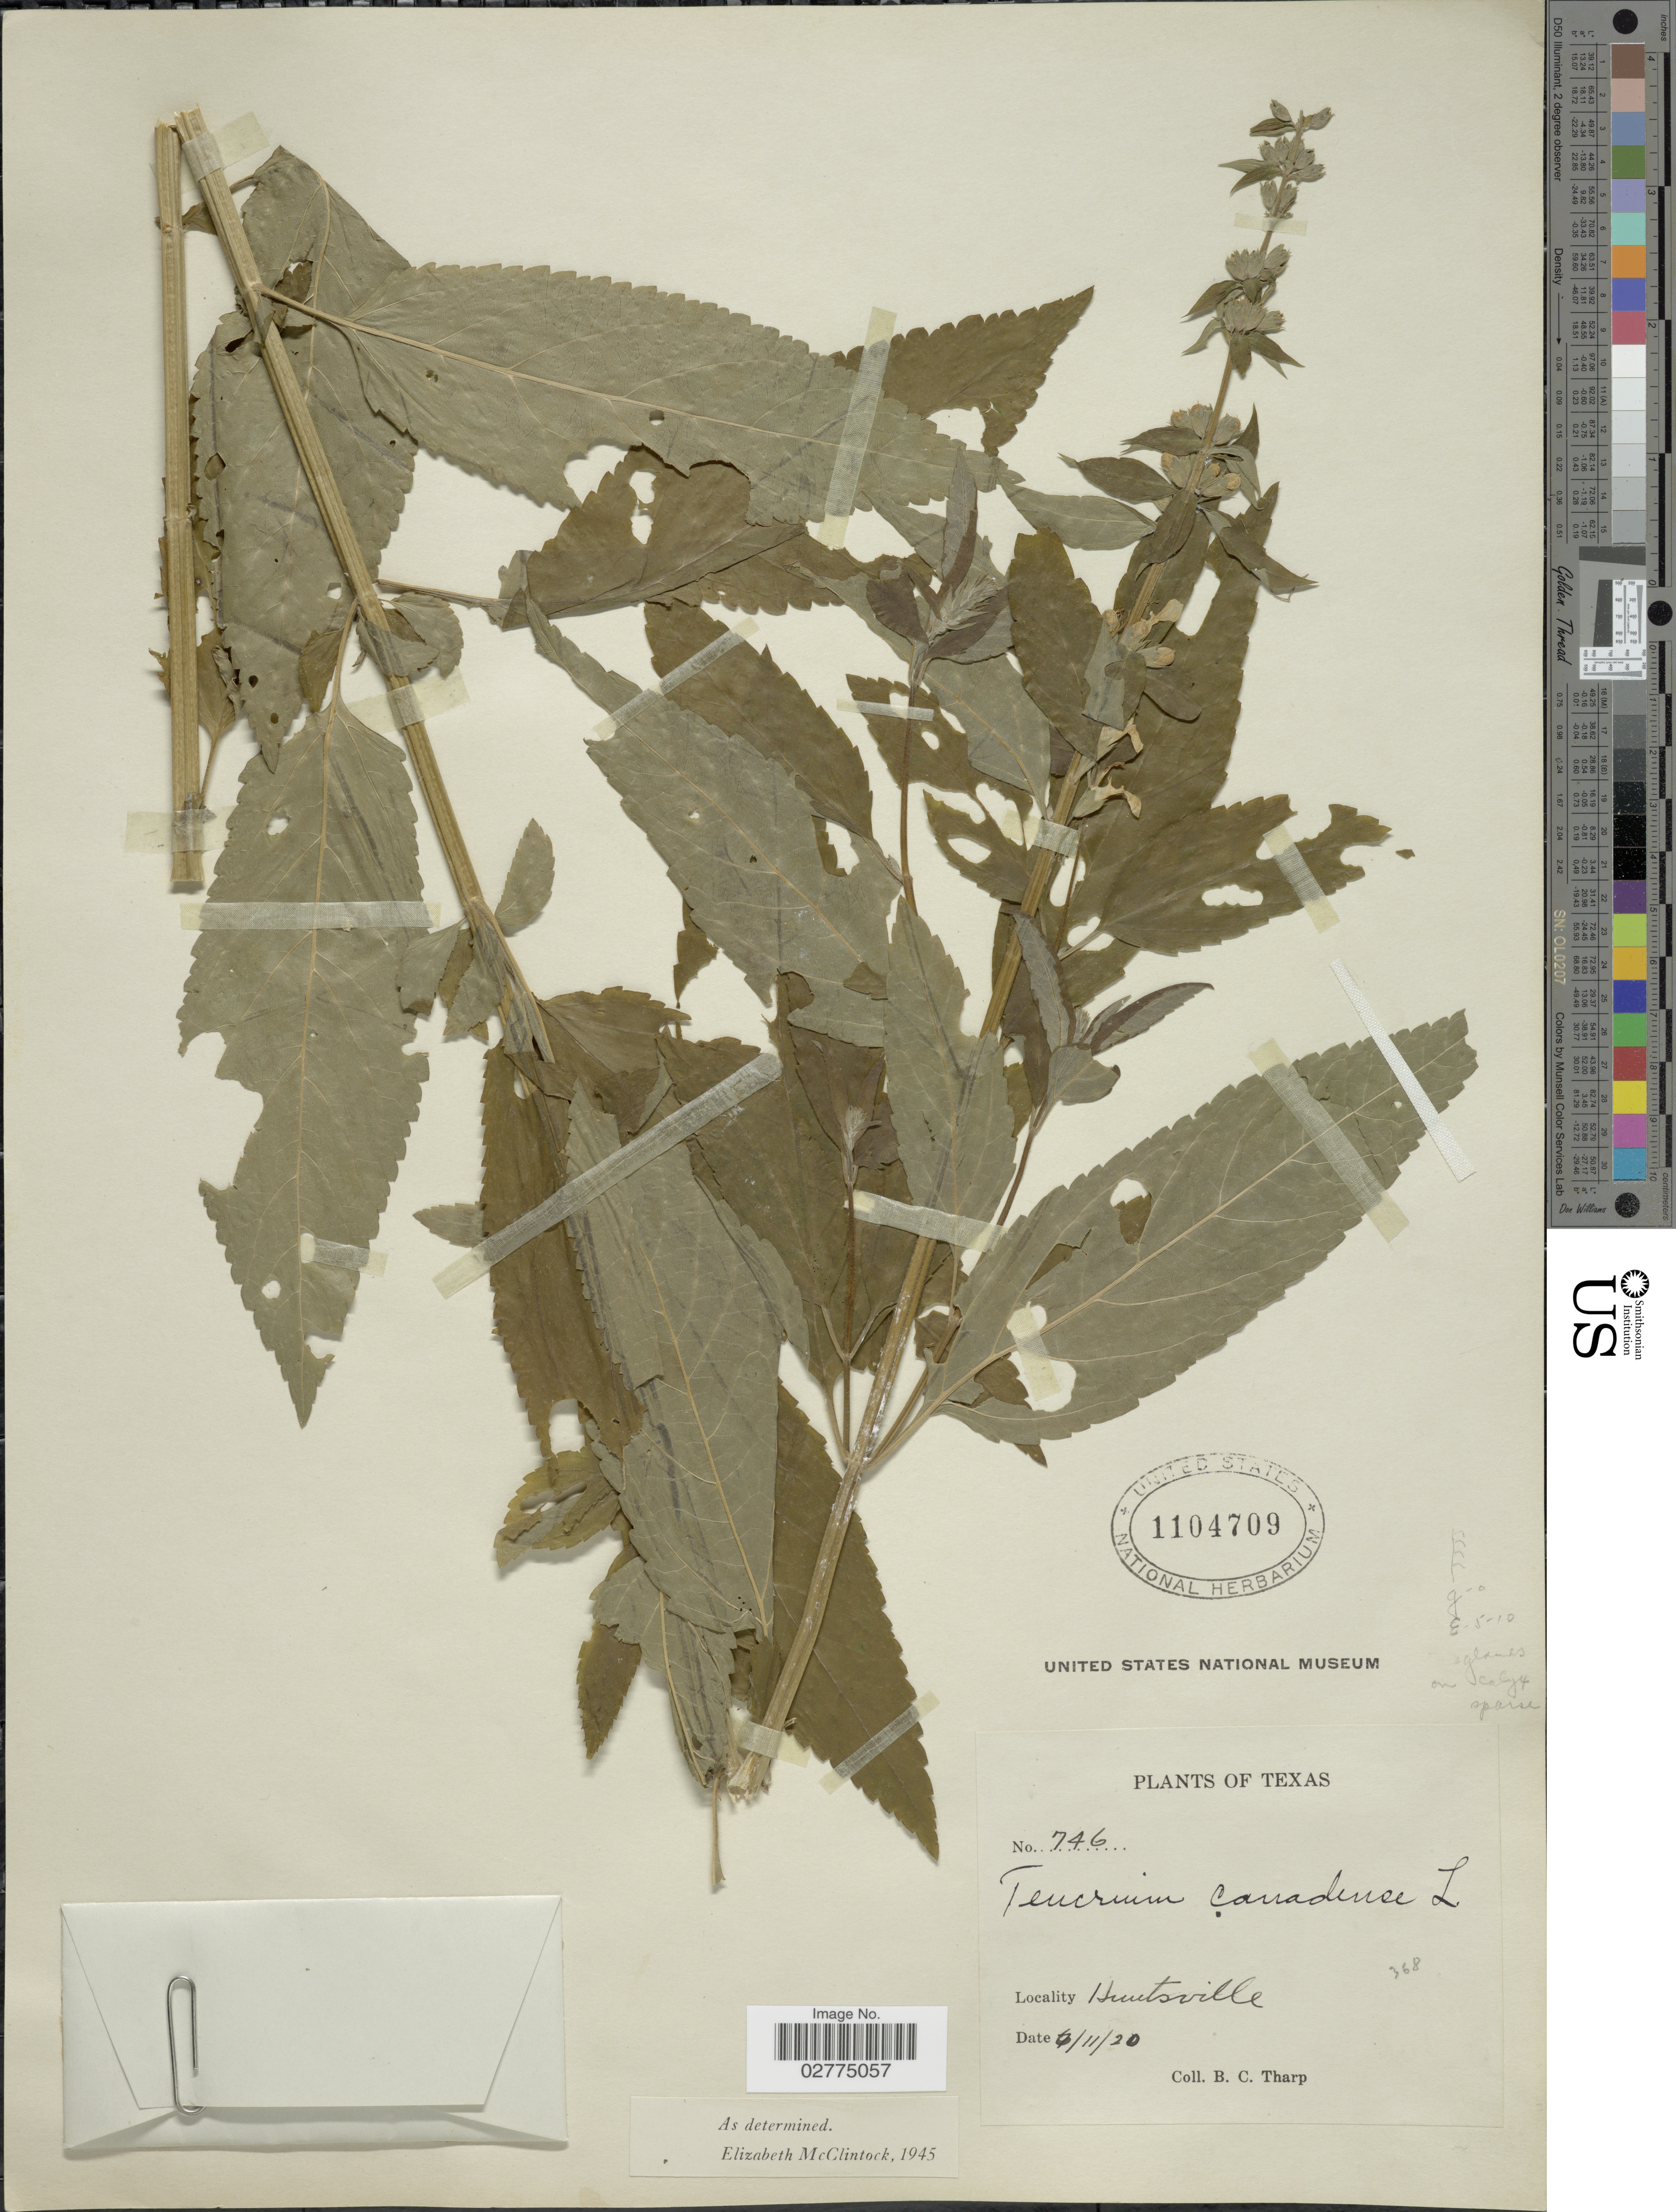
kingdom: Plantae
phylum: Tracheophyta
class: Magnoliopsida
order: Lamiales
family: Lamiaceae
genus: Teucrium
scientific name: Teucrium canadense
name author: L.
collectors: B. C. Tharp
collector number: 746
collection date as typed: Transcribed d/m/y: 11/6/20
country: United States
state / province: Texas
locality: Huntsville.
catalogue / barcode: US 1104709